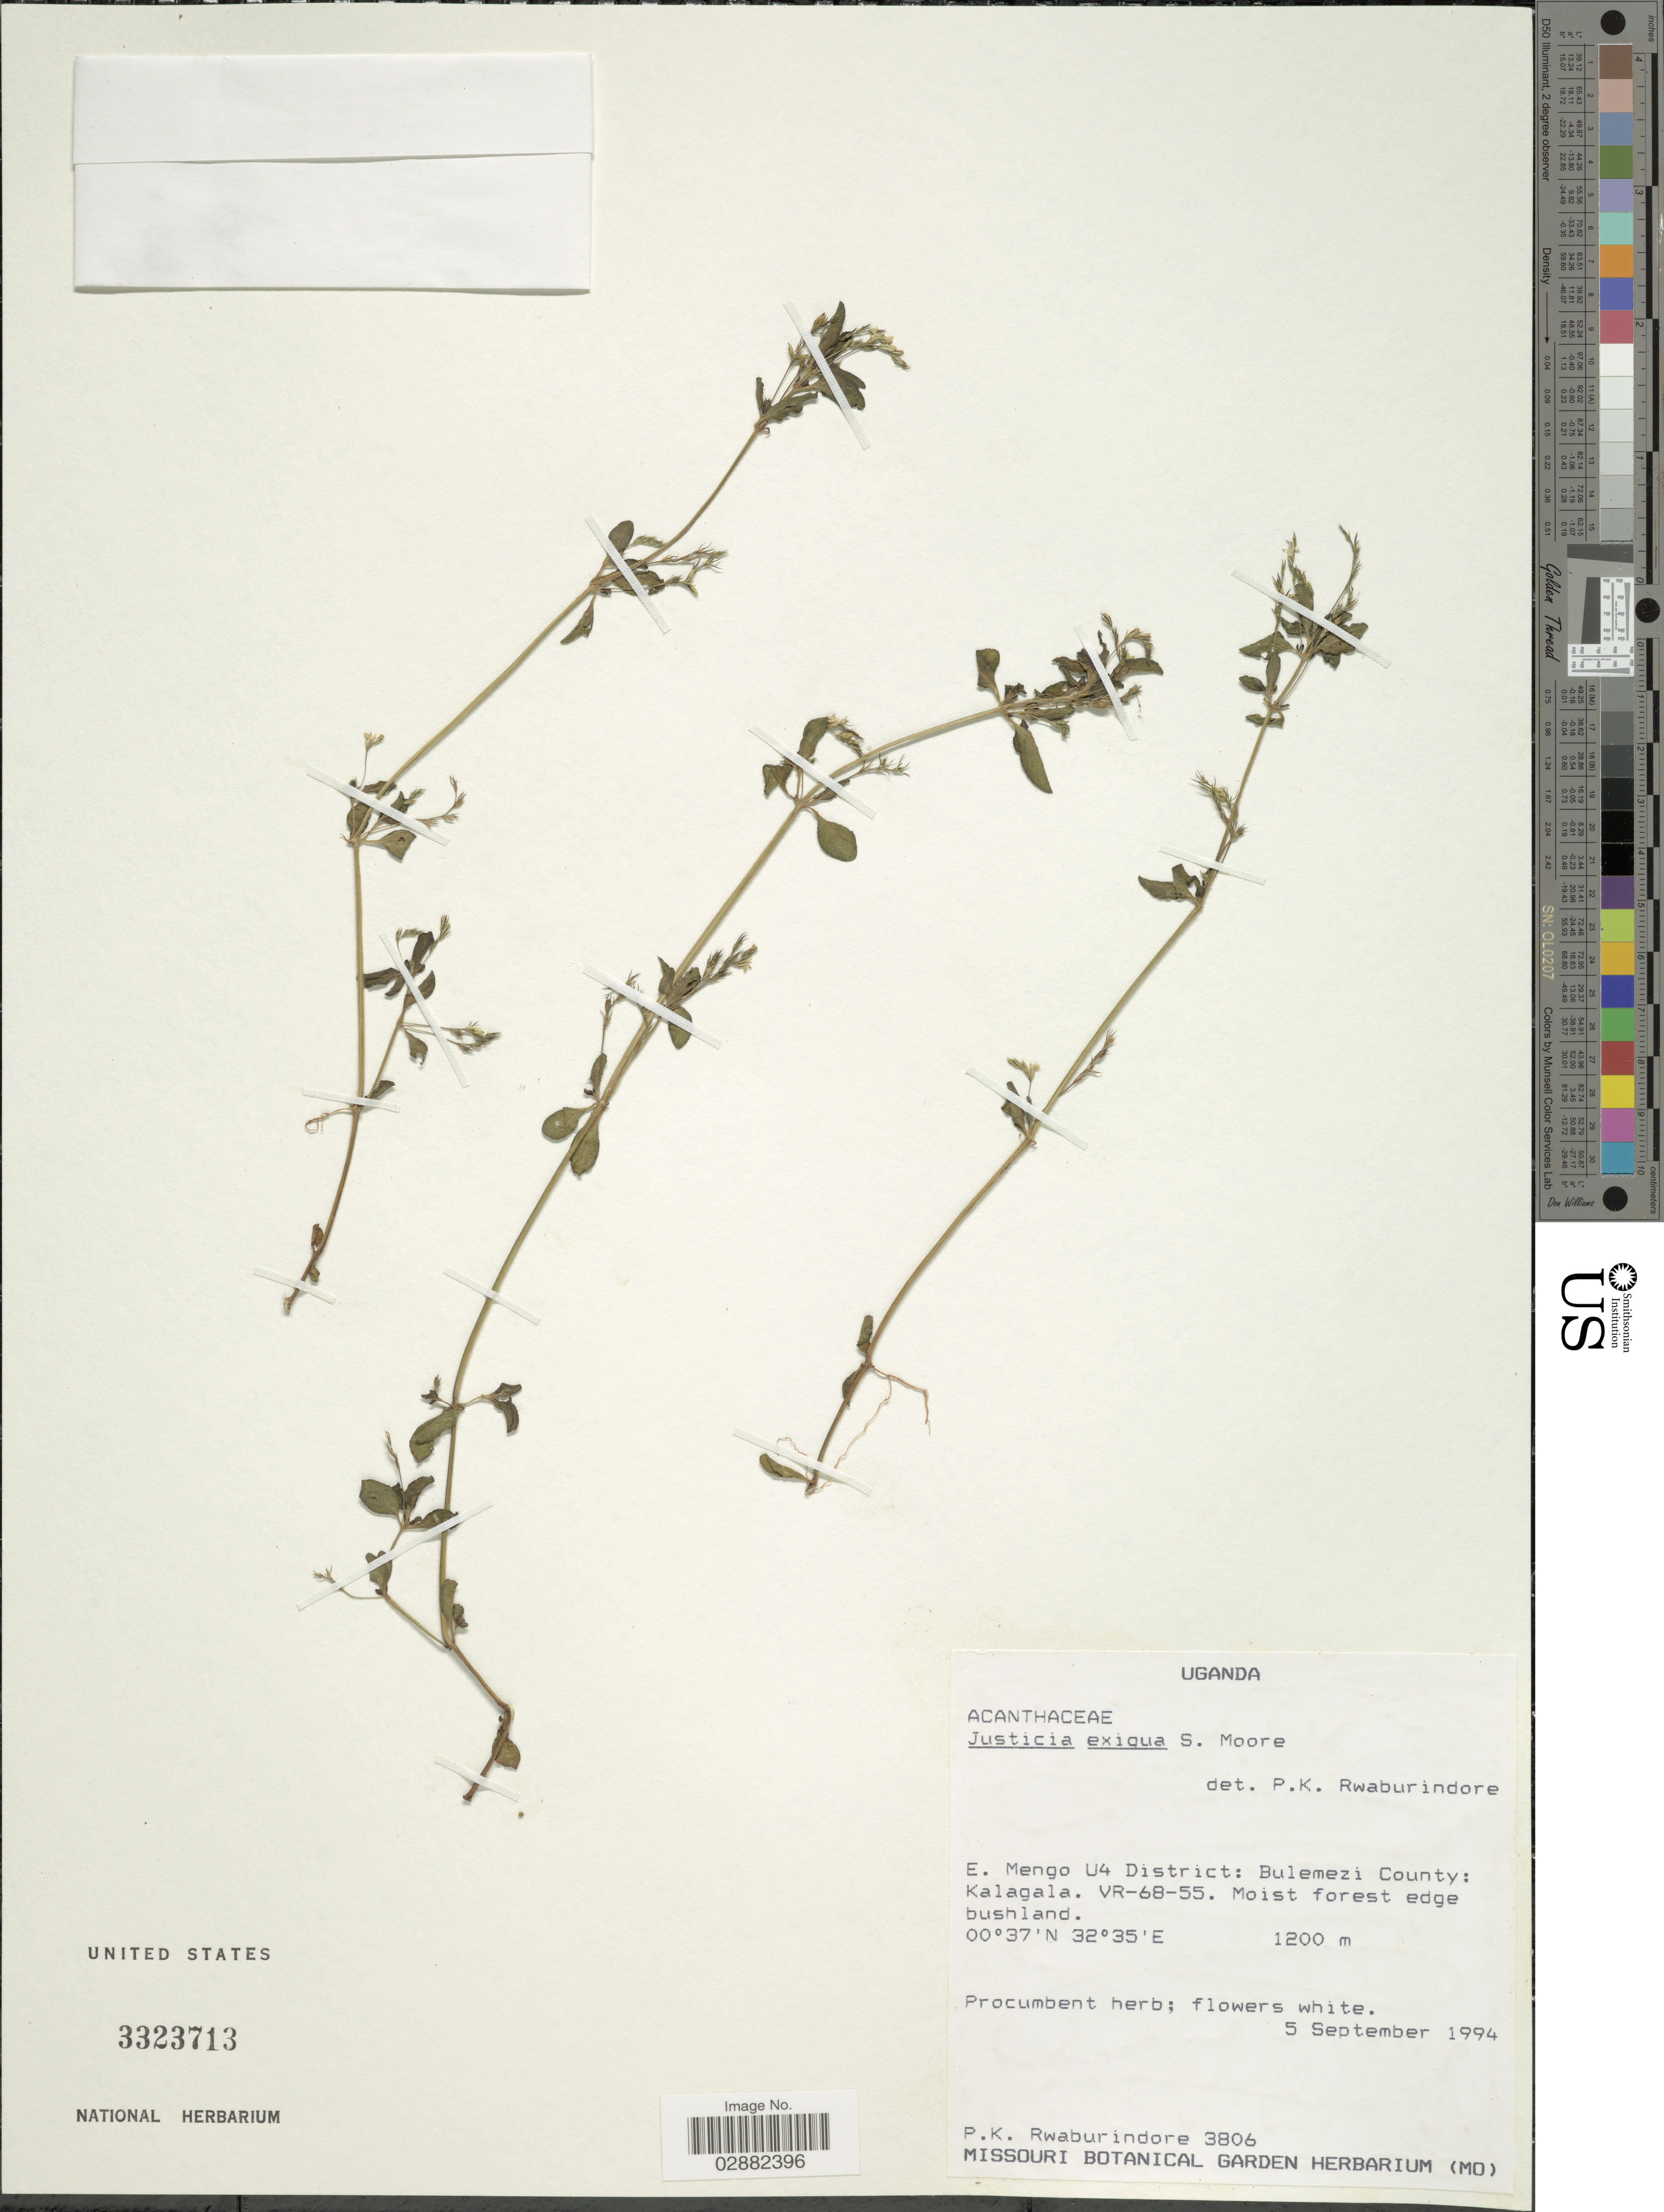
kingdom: Plantae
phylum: Tracheophyta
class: Magnoliopsida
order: Lamiales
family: Acanthaceae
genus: Justicia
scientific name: Justicia exigua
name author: S. Moore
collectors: P. Rwaburindore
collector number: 3806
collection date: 1994-09-05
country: Uganda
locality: E. Mengo U4 District: Bulemezi County: Kalagala. VR-68-55.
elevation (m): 1200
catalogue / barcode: US 3323713